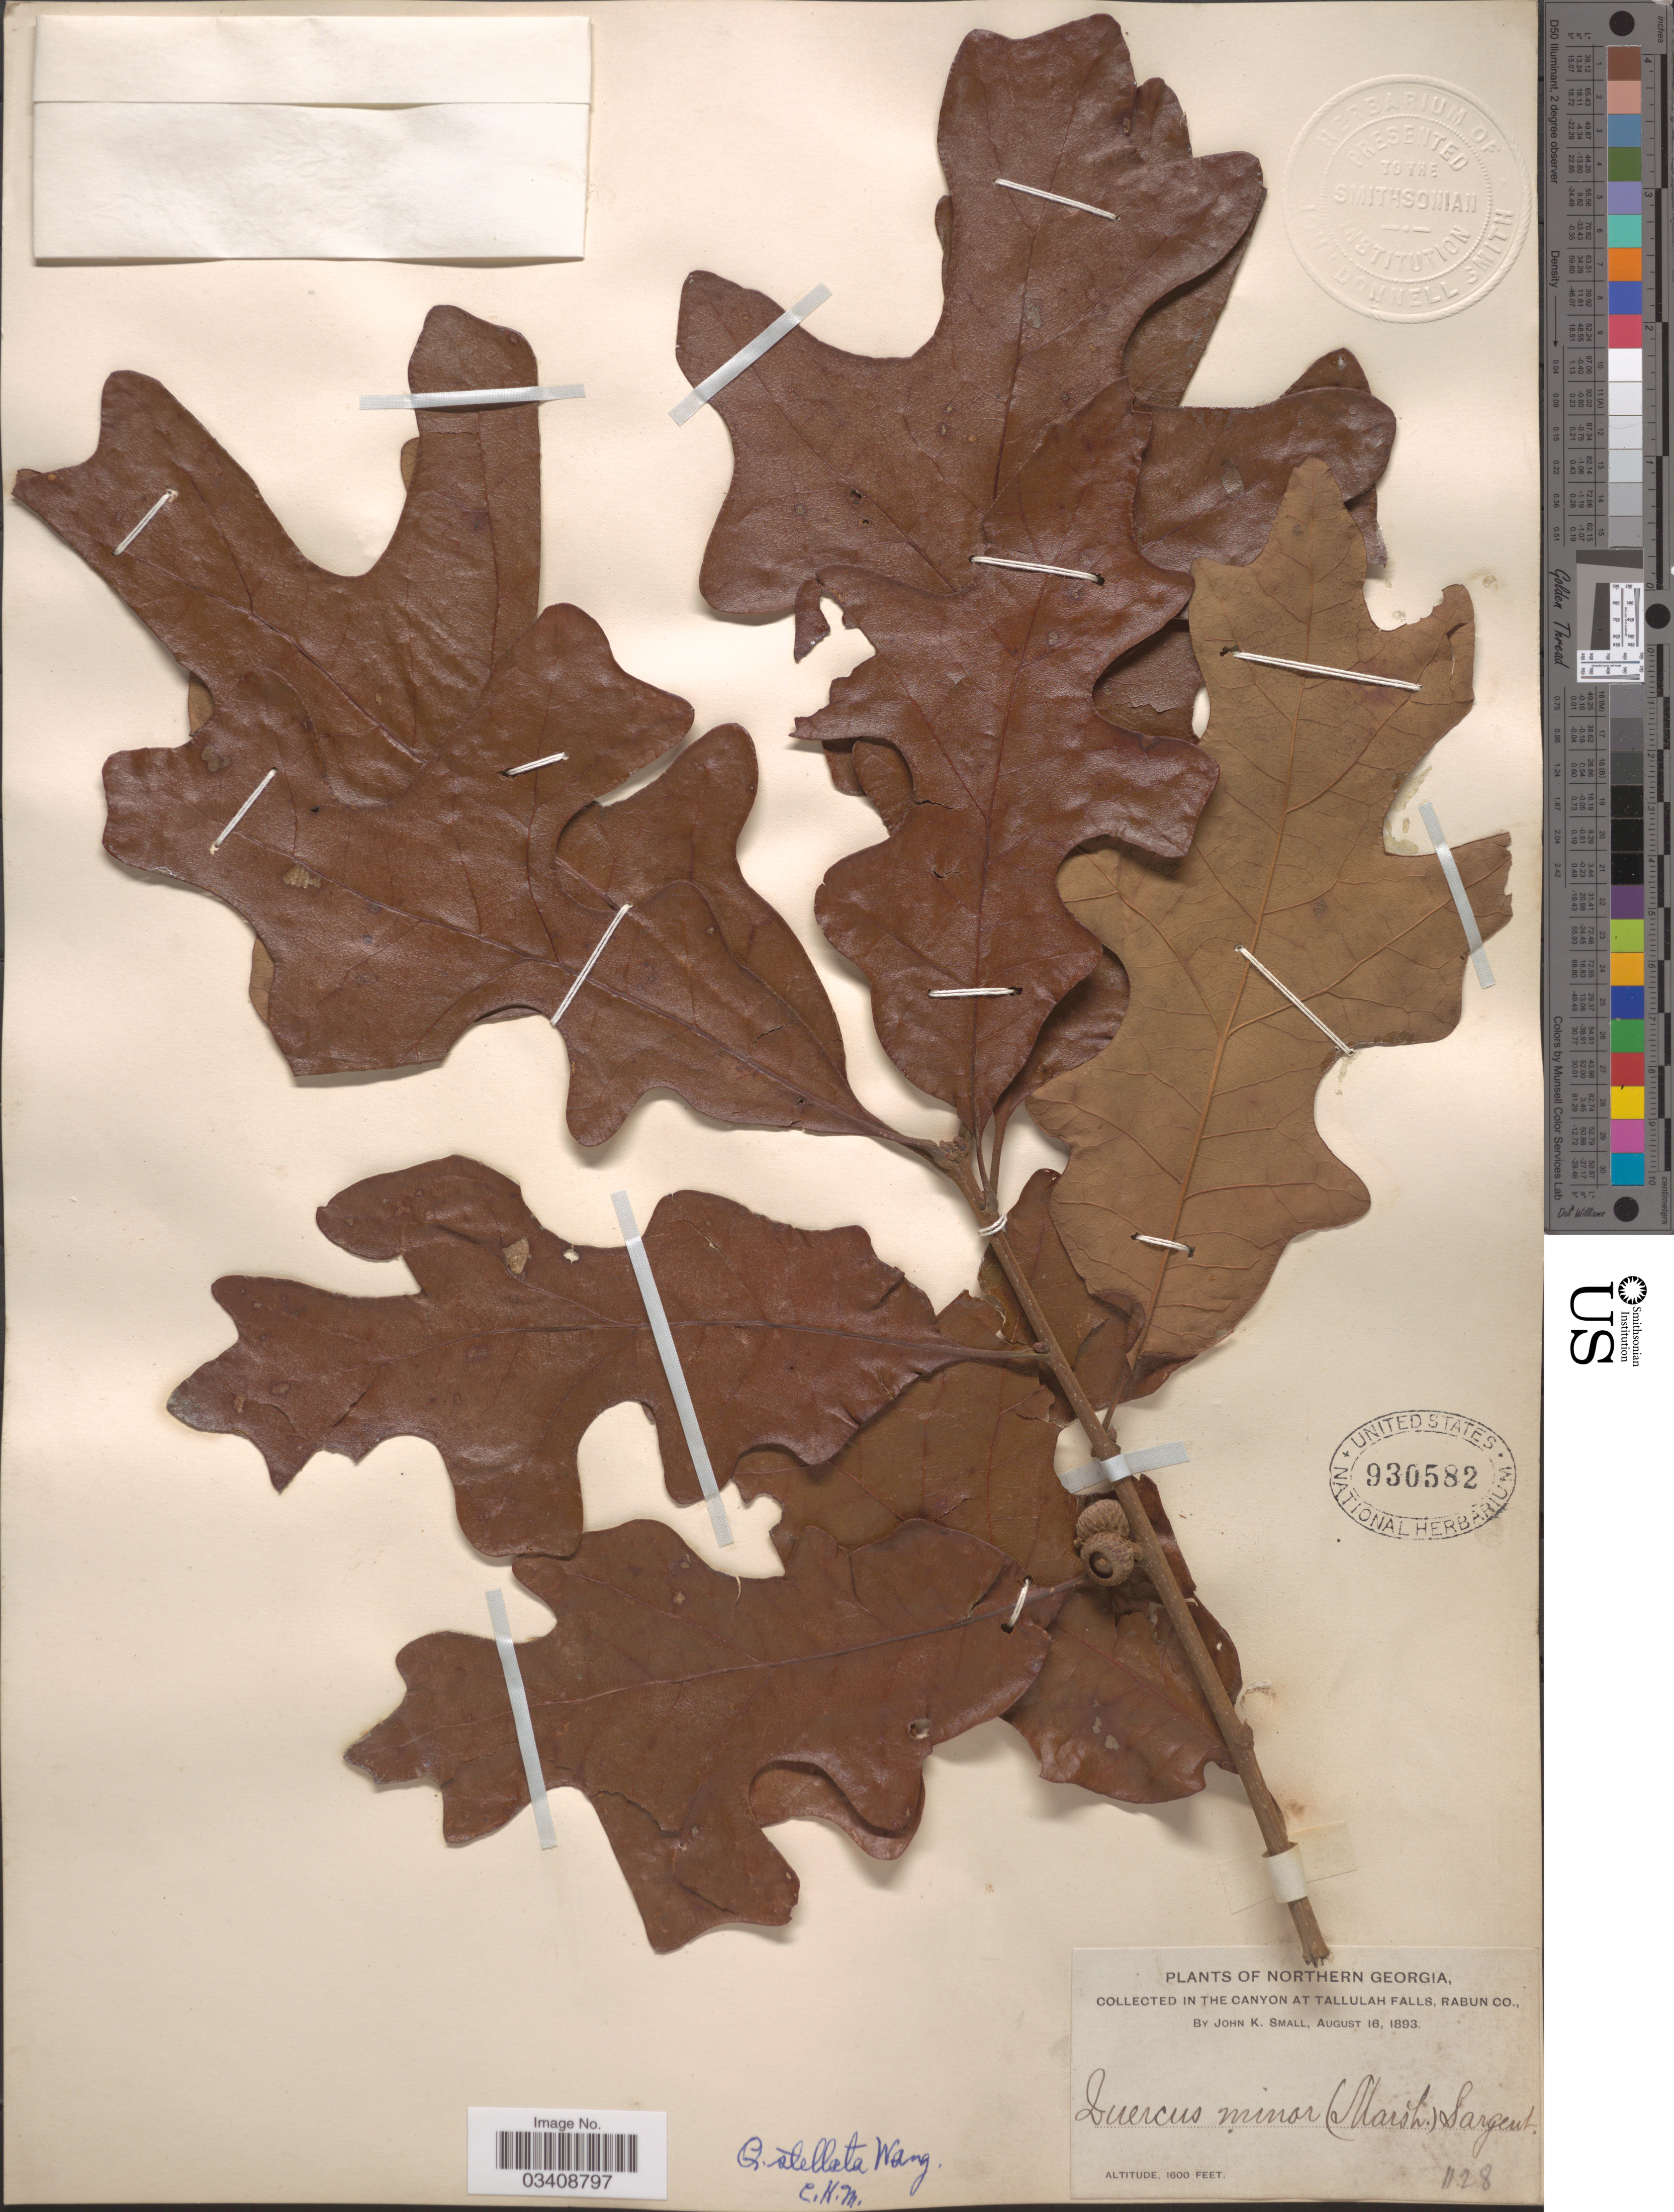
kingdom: Plantae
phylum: Tracheophyta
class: Magnoliopsida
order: Fagales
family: Fagaceae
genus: Quercus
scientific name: Quercus stellata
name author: Wangenh.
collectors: J. K. Small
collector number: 1128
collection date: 1893-08-16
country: United States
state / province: Georgia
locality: Northern Georgia. The Canyon at Tallulah Falls, Rabun Co.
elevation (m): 488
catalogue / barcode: US 930582